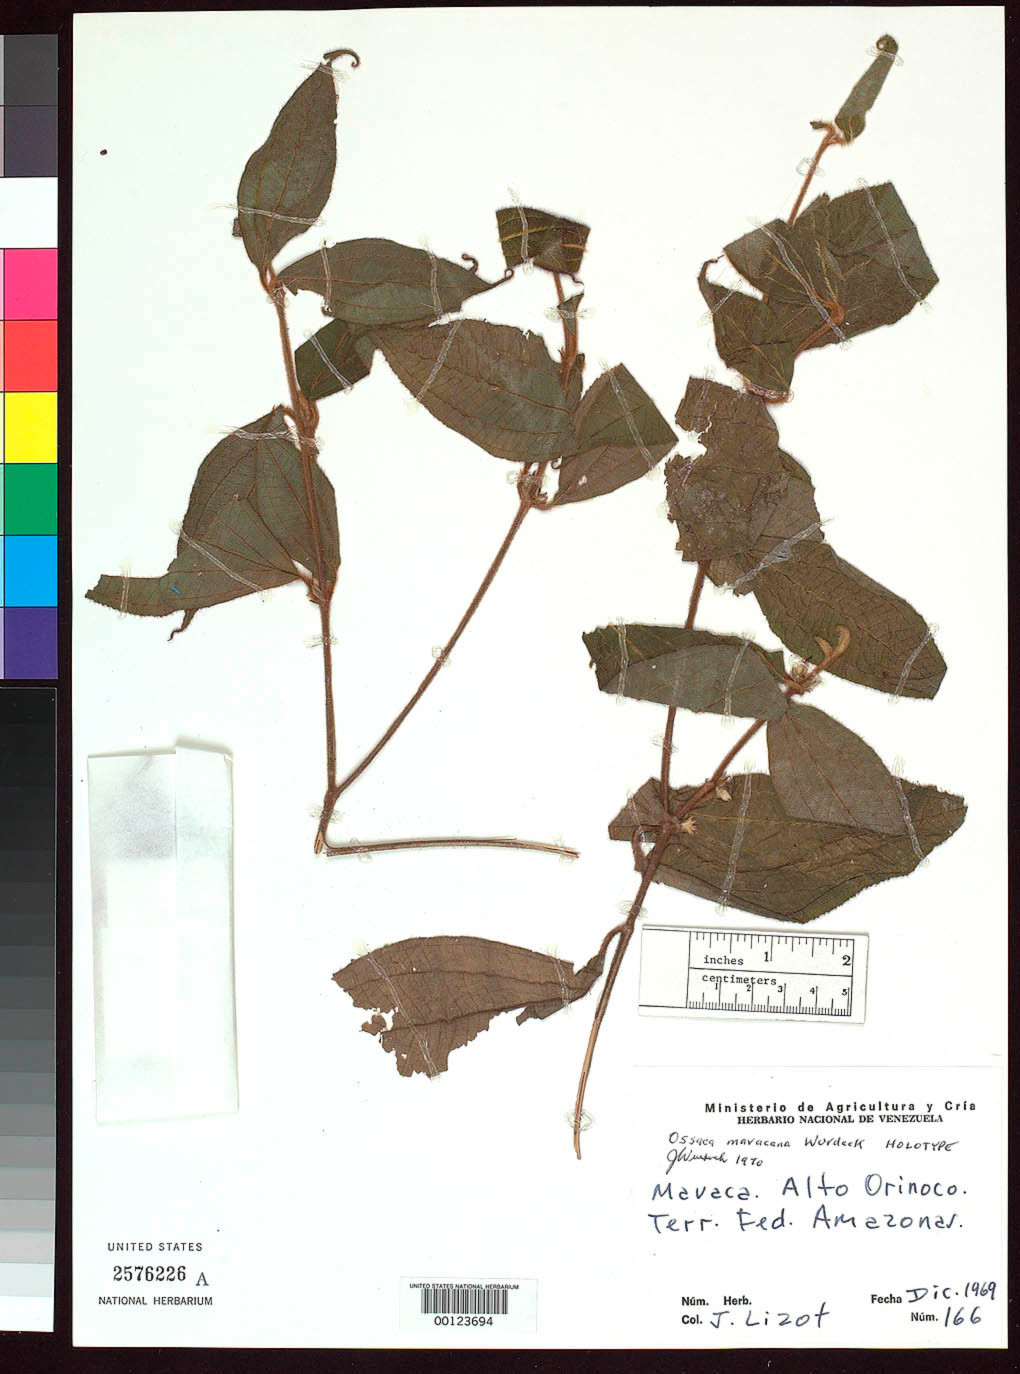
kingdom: Plantae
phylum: Tracheophyta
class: Magnoliopsida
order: Myrtales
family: Melastomataceae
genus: Ossaea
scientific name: Ossaea mavacana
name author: Wurdack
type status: Holotype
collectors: J. Lizot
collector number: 166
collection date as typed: Dec 1969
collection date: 1969-12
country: Venezuela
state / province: Amazonas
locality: Rio Mavaca.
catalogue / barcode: US 2576226A